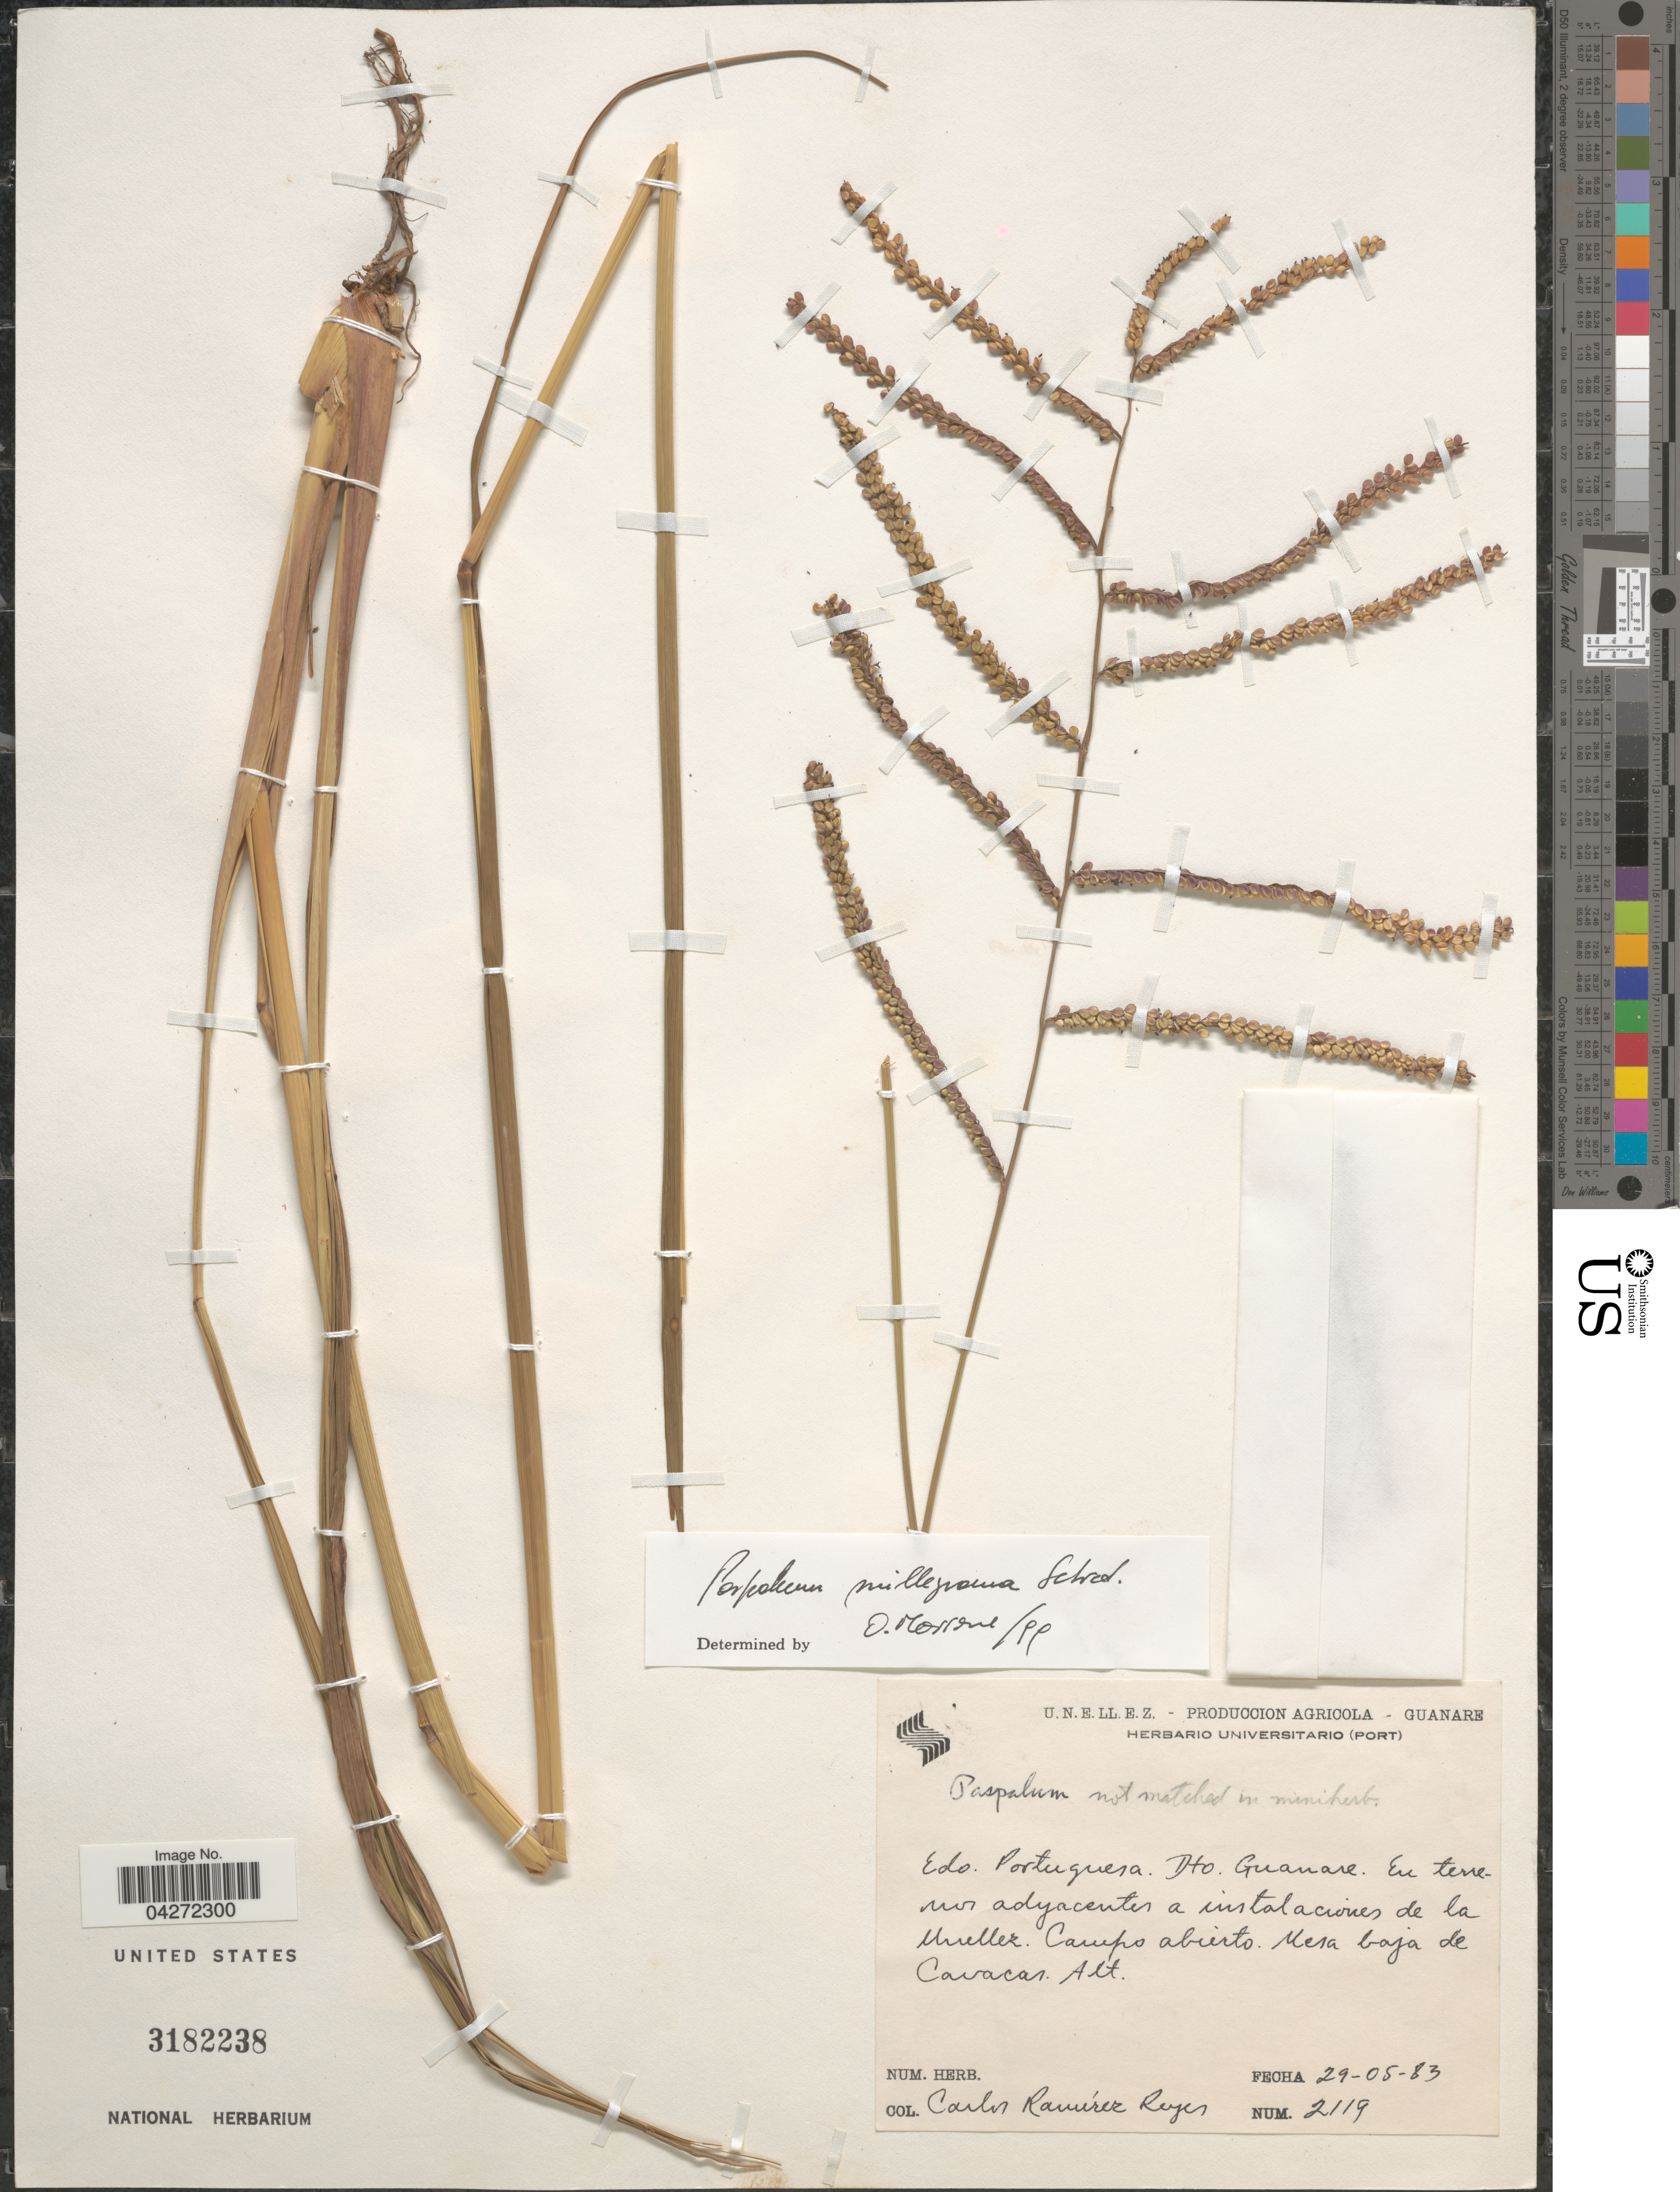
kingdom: Plantae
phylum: Tracheophyta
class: Liliopsida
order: Poales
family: Poaceae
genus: Paspalum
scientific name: Paspalum millegrana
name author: Schrad.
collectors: C. Ramirez R.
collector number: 2119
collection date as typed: Transcribed d/m/y: 29/5/83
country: Venezuela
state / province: Portuguesa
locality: Dto. Guanare. En terrenos adyacentes a instalaciones de la Unellez. Campo abierto mesa baja de Cavacas.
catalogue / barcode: US 3182238